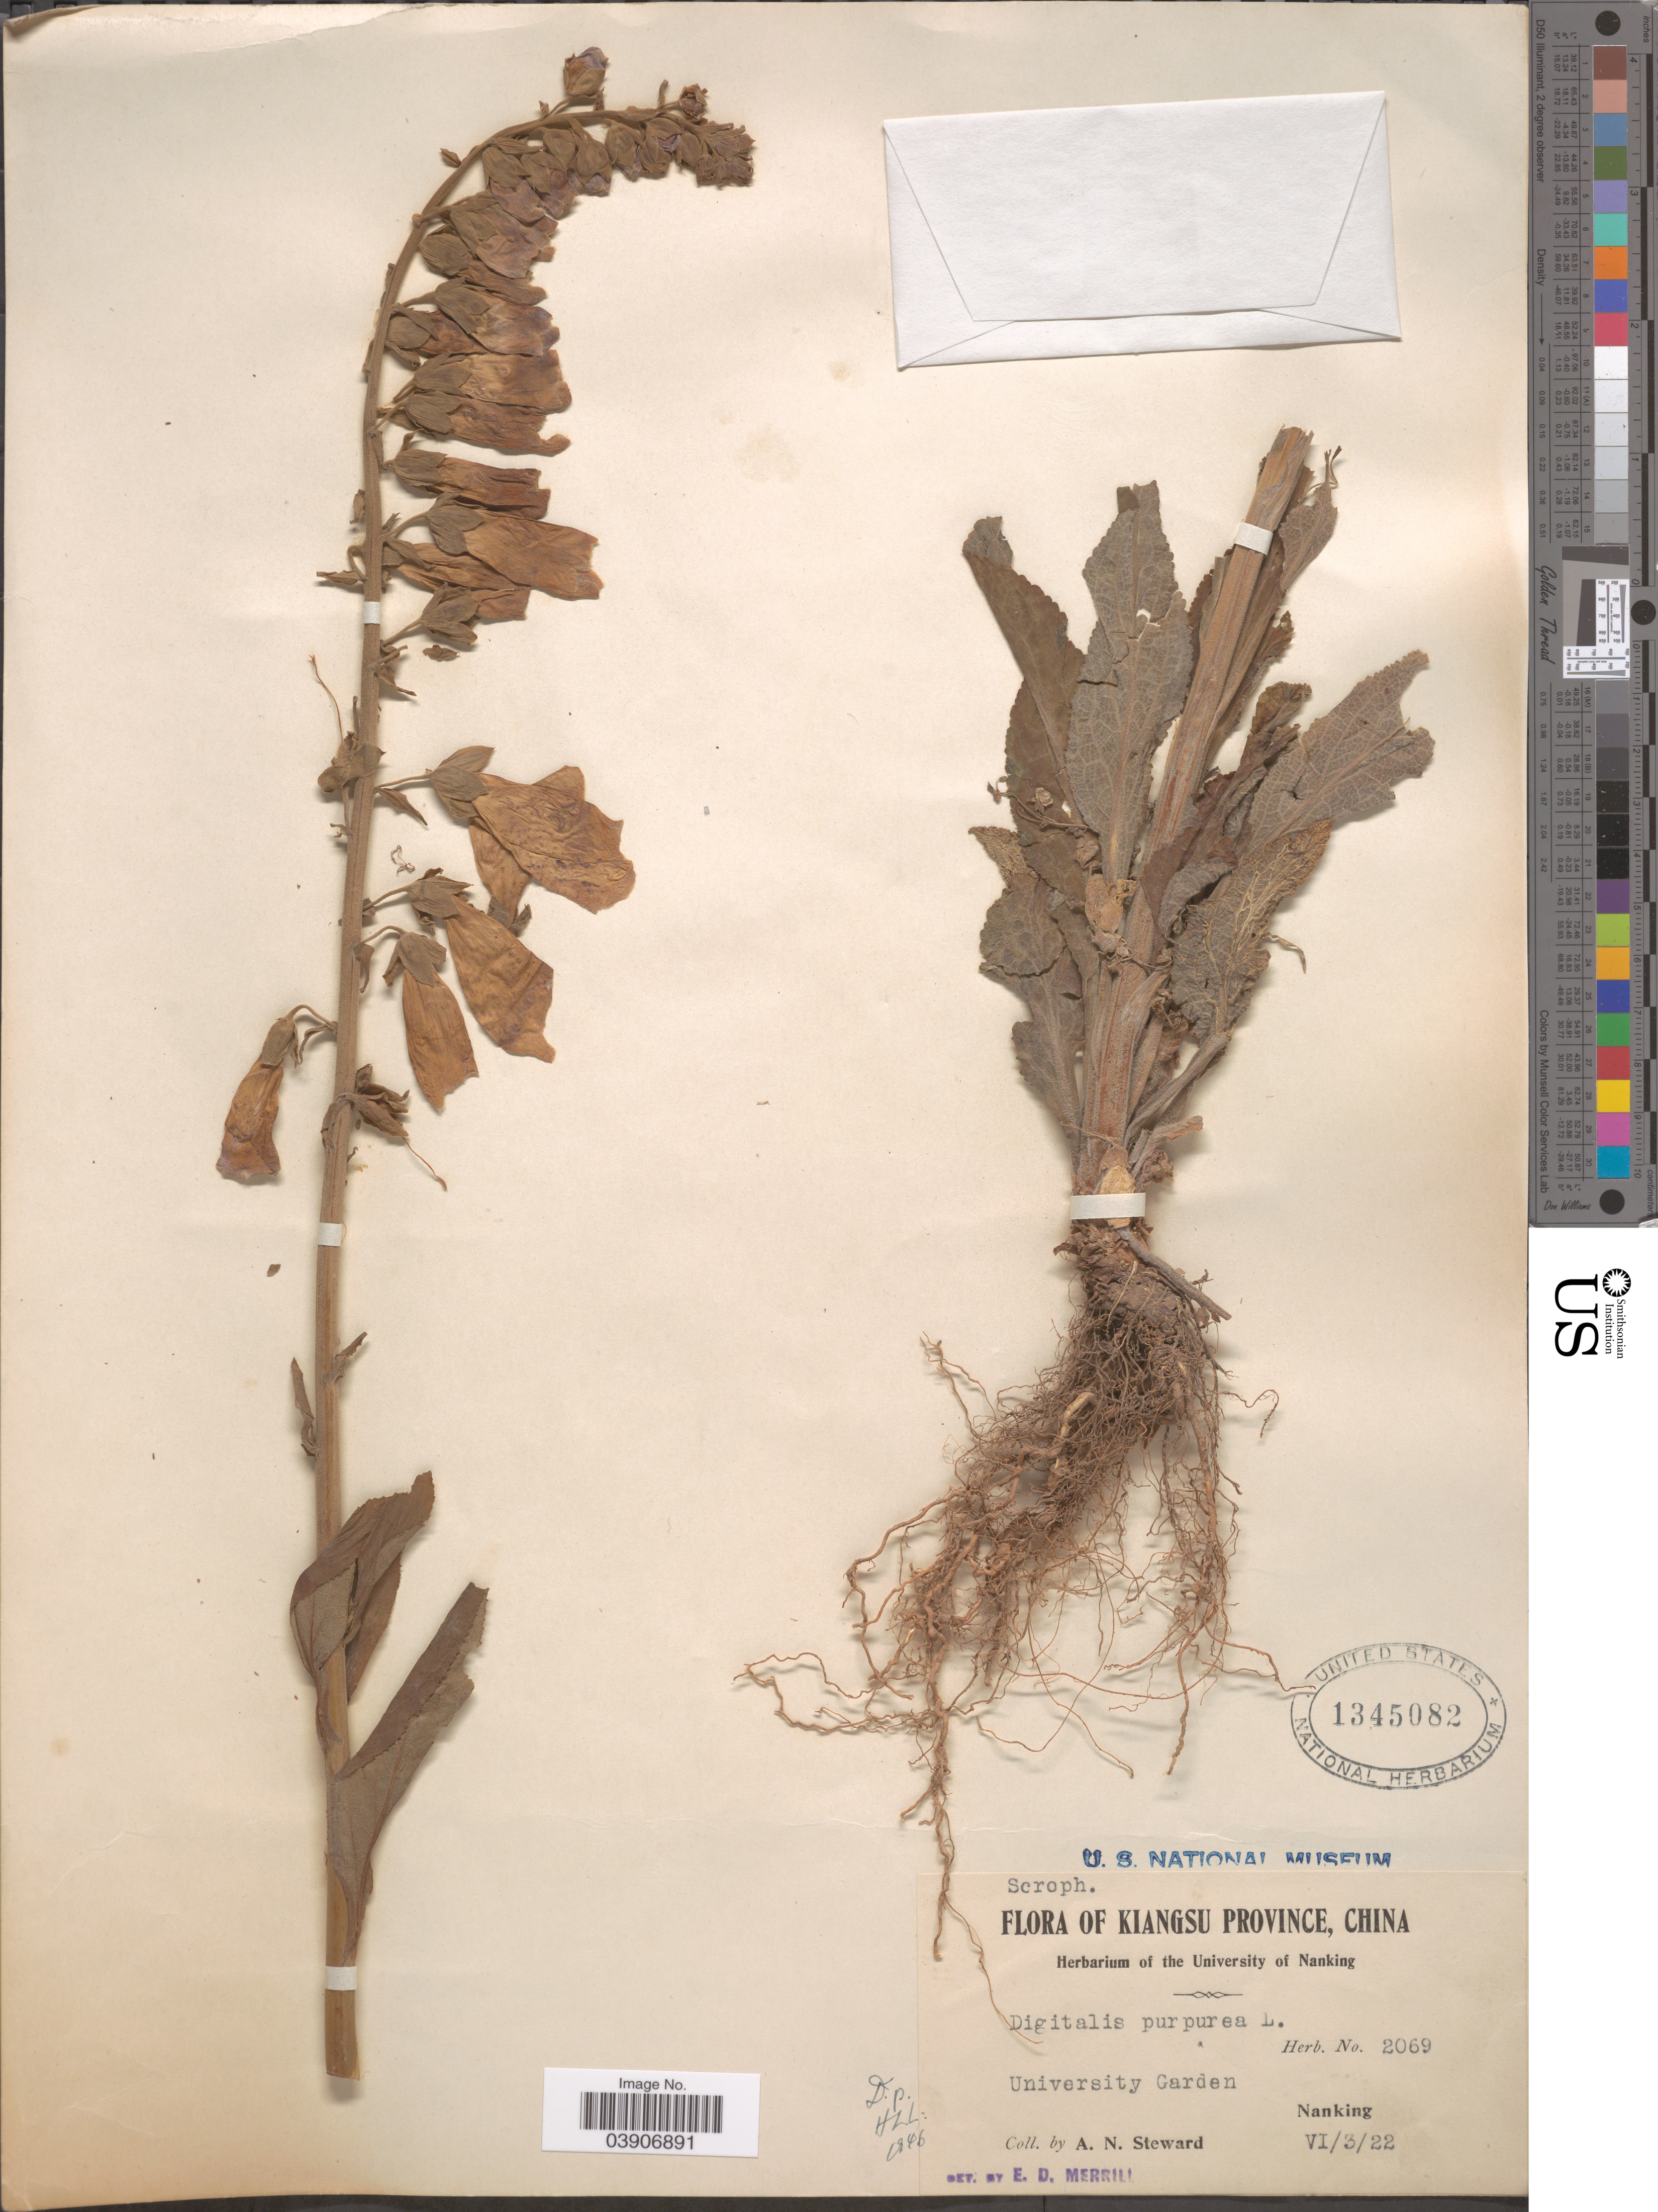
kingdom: Plantae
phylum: Tracheophyta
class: Magnoliopsida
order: Lamiales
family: Plantaginaceae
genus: Digitalis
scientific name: Digitalis purpurea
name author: L.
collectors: A. N. Steward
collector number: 2069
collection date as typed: Transcribed d/m/y: 3/6/22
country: China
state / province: Jiangsu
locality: Kiangsu Province. University Garden. Nanking.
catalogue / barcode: US 1345082